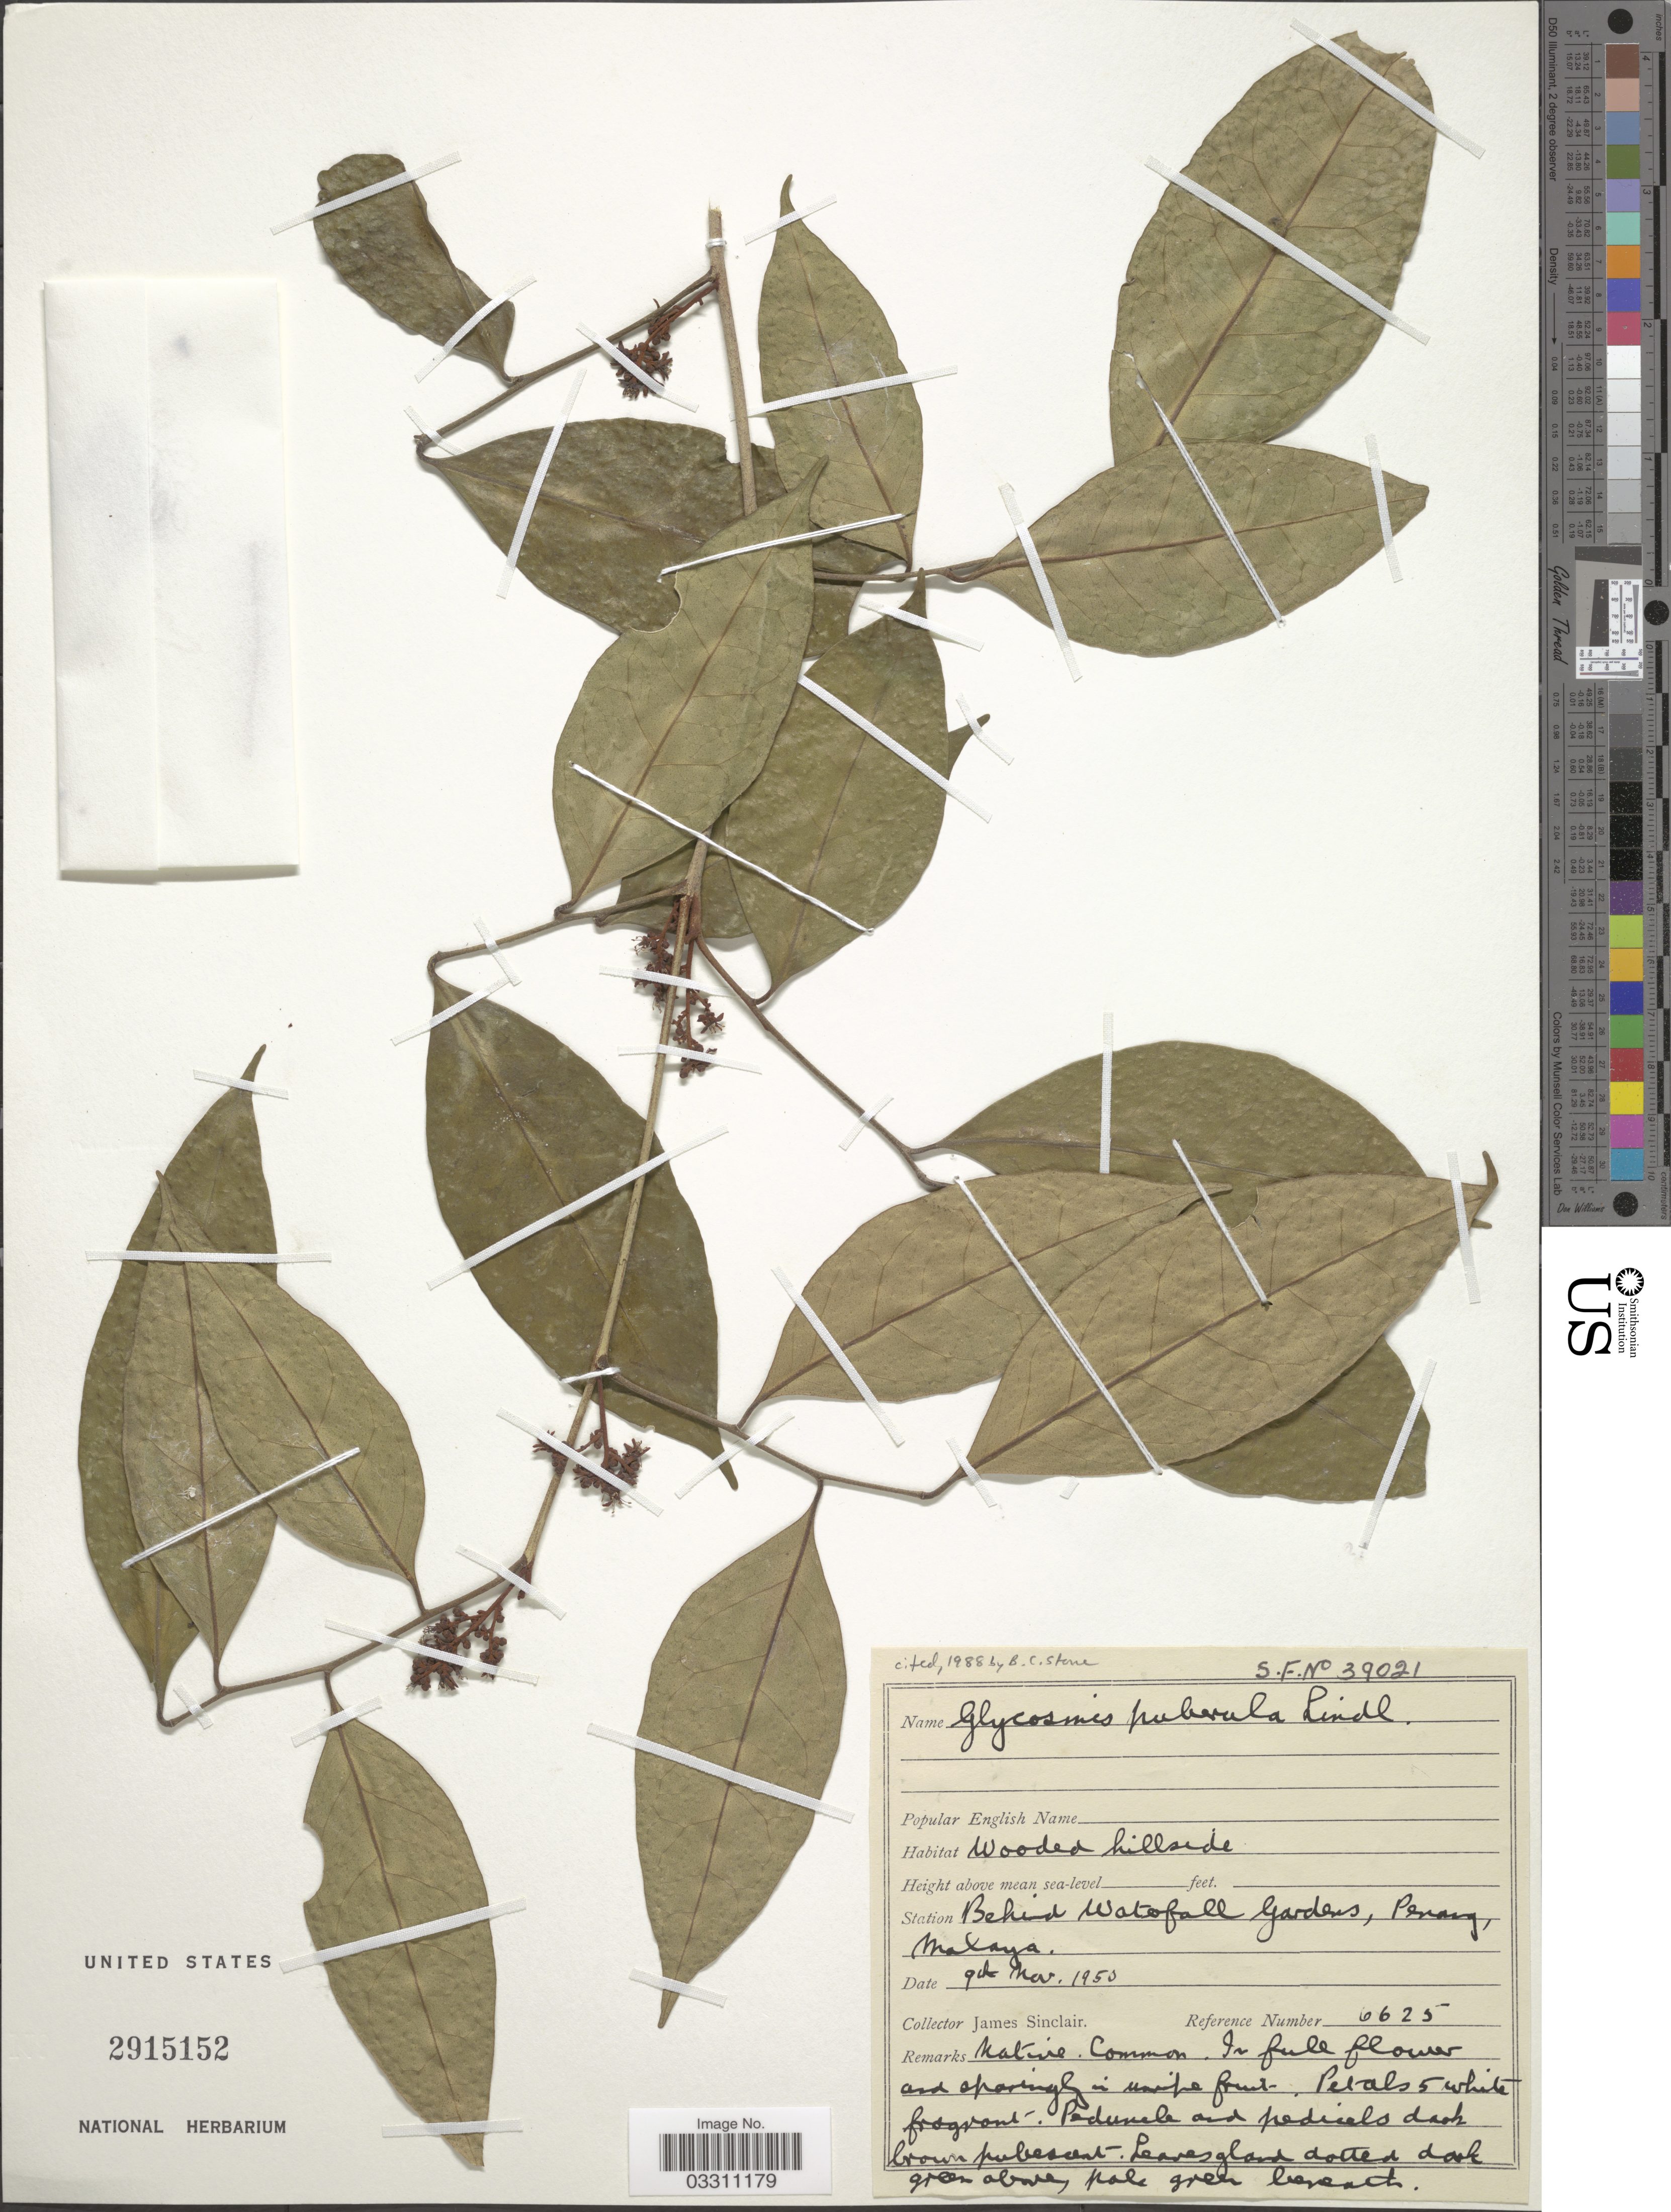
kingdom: Plantae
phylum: Tracheophyta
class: Magnoliopsida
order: Sapindales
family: Rutaceae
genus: Glycosmis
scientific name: Glycosmis puberula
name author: Lindl. ex Oliv.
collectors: J. Sinclair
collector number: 6625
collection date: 1950-11-09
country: Malaysia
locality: Behind Waterfall Gardens, Penang Malaya.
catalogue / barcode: US 2915152